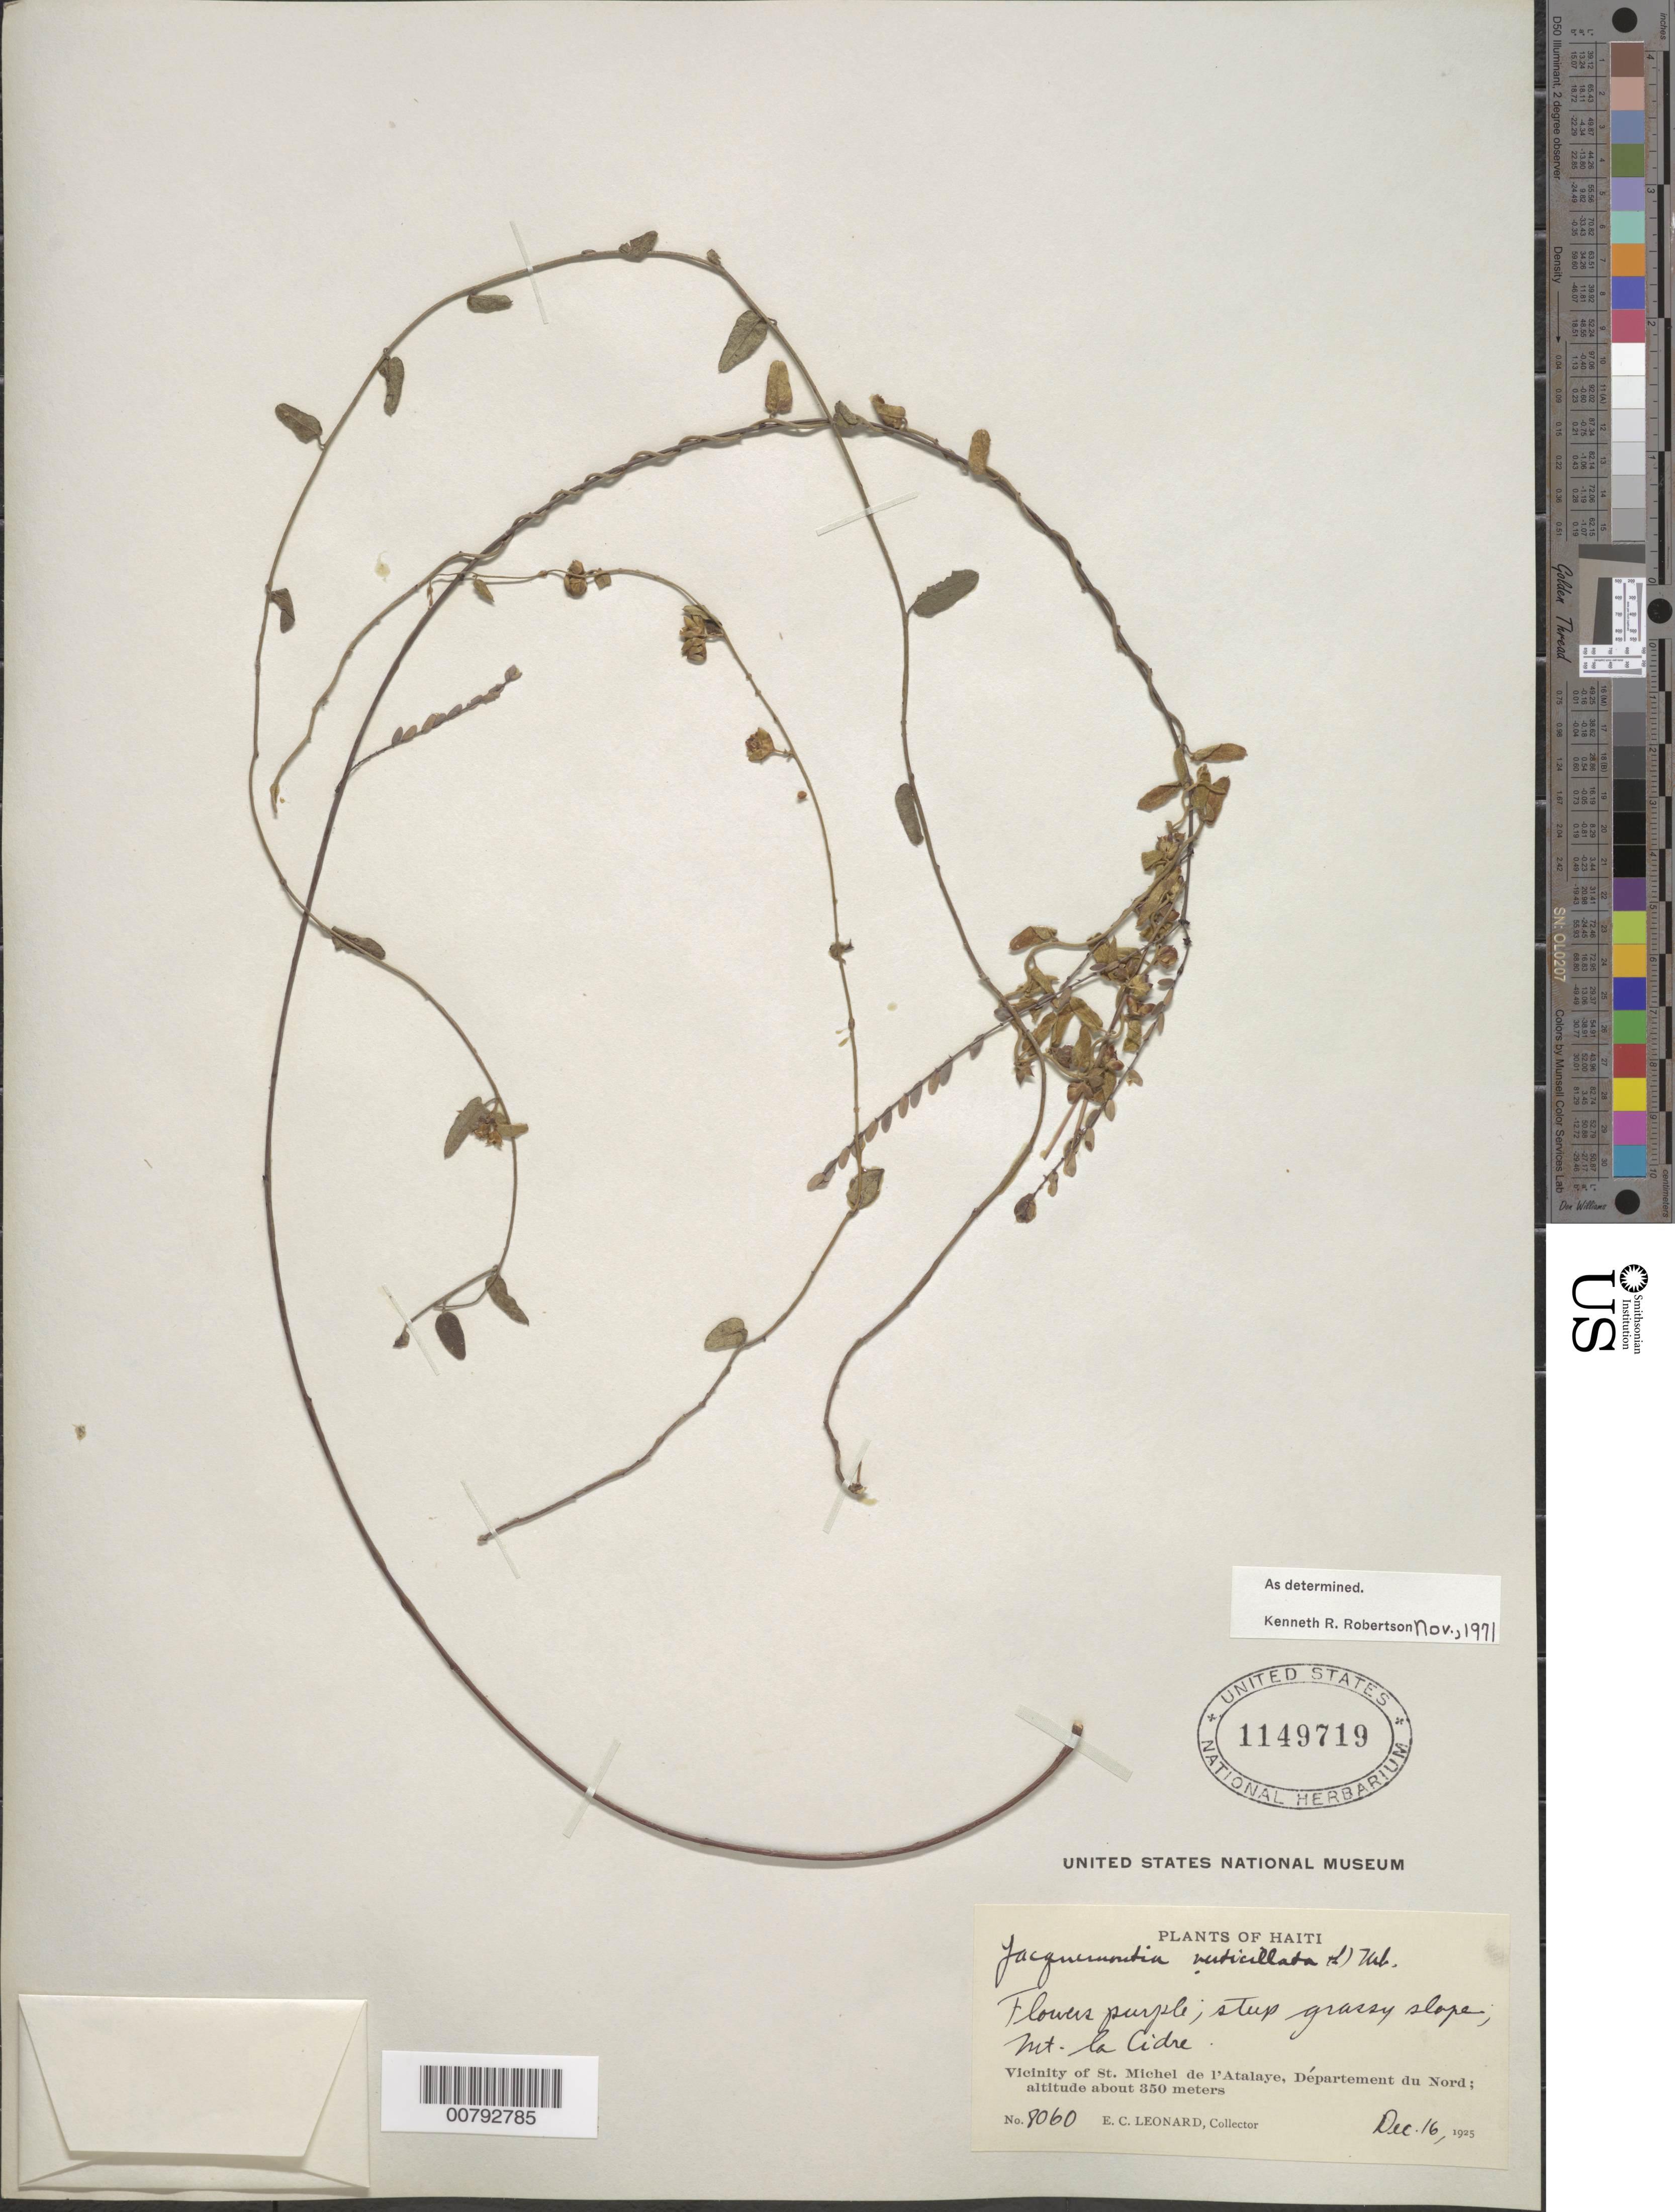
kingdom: Plantae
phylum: Tracheophyta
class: Magnoliopsida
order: Solanales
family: Convolvulaceae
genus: Jacquemontia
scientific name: Jacquemontia verticillata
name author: (L.) Urb.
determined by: Robertson, K. R.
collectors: E. C. Leonard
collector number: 8060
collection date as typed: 16 Dec 1925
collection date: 1925-12-16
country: Haiti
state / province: Nord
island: Hispaniola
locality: Vicinity of St. Michel de l'Atalaye, Mt. La Cidre.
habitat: Steep grassy slope.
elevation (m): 350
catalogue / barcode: US 1149719